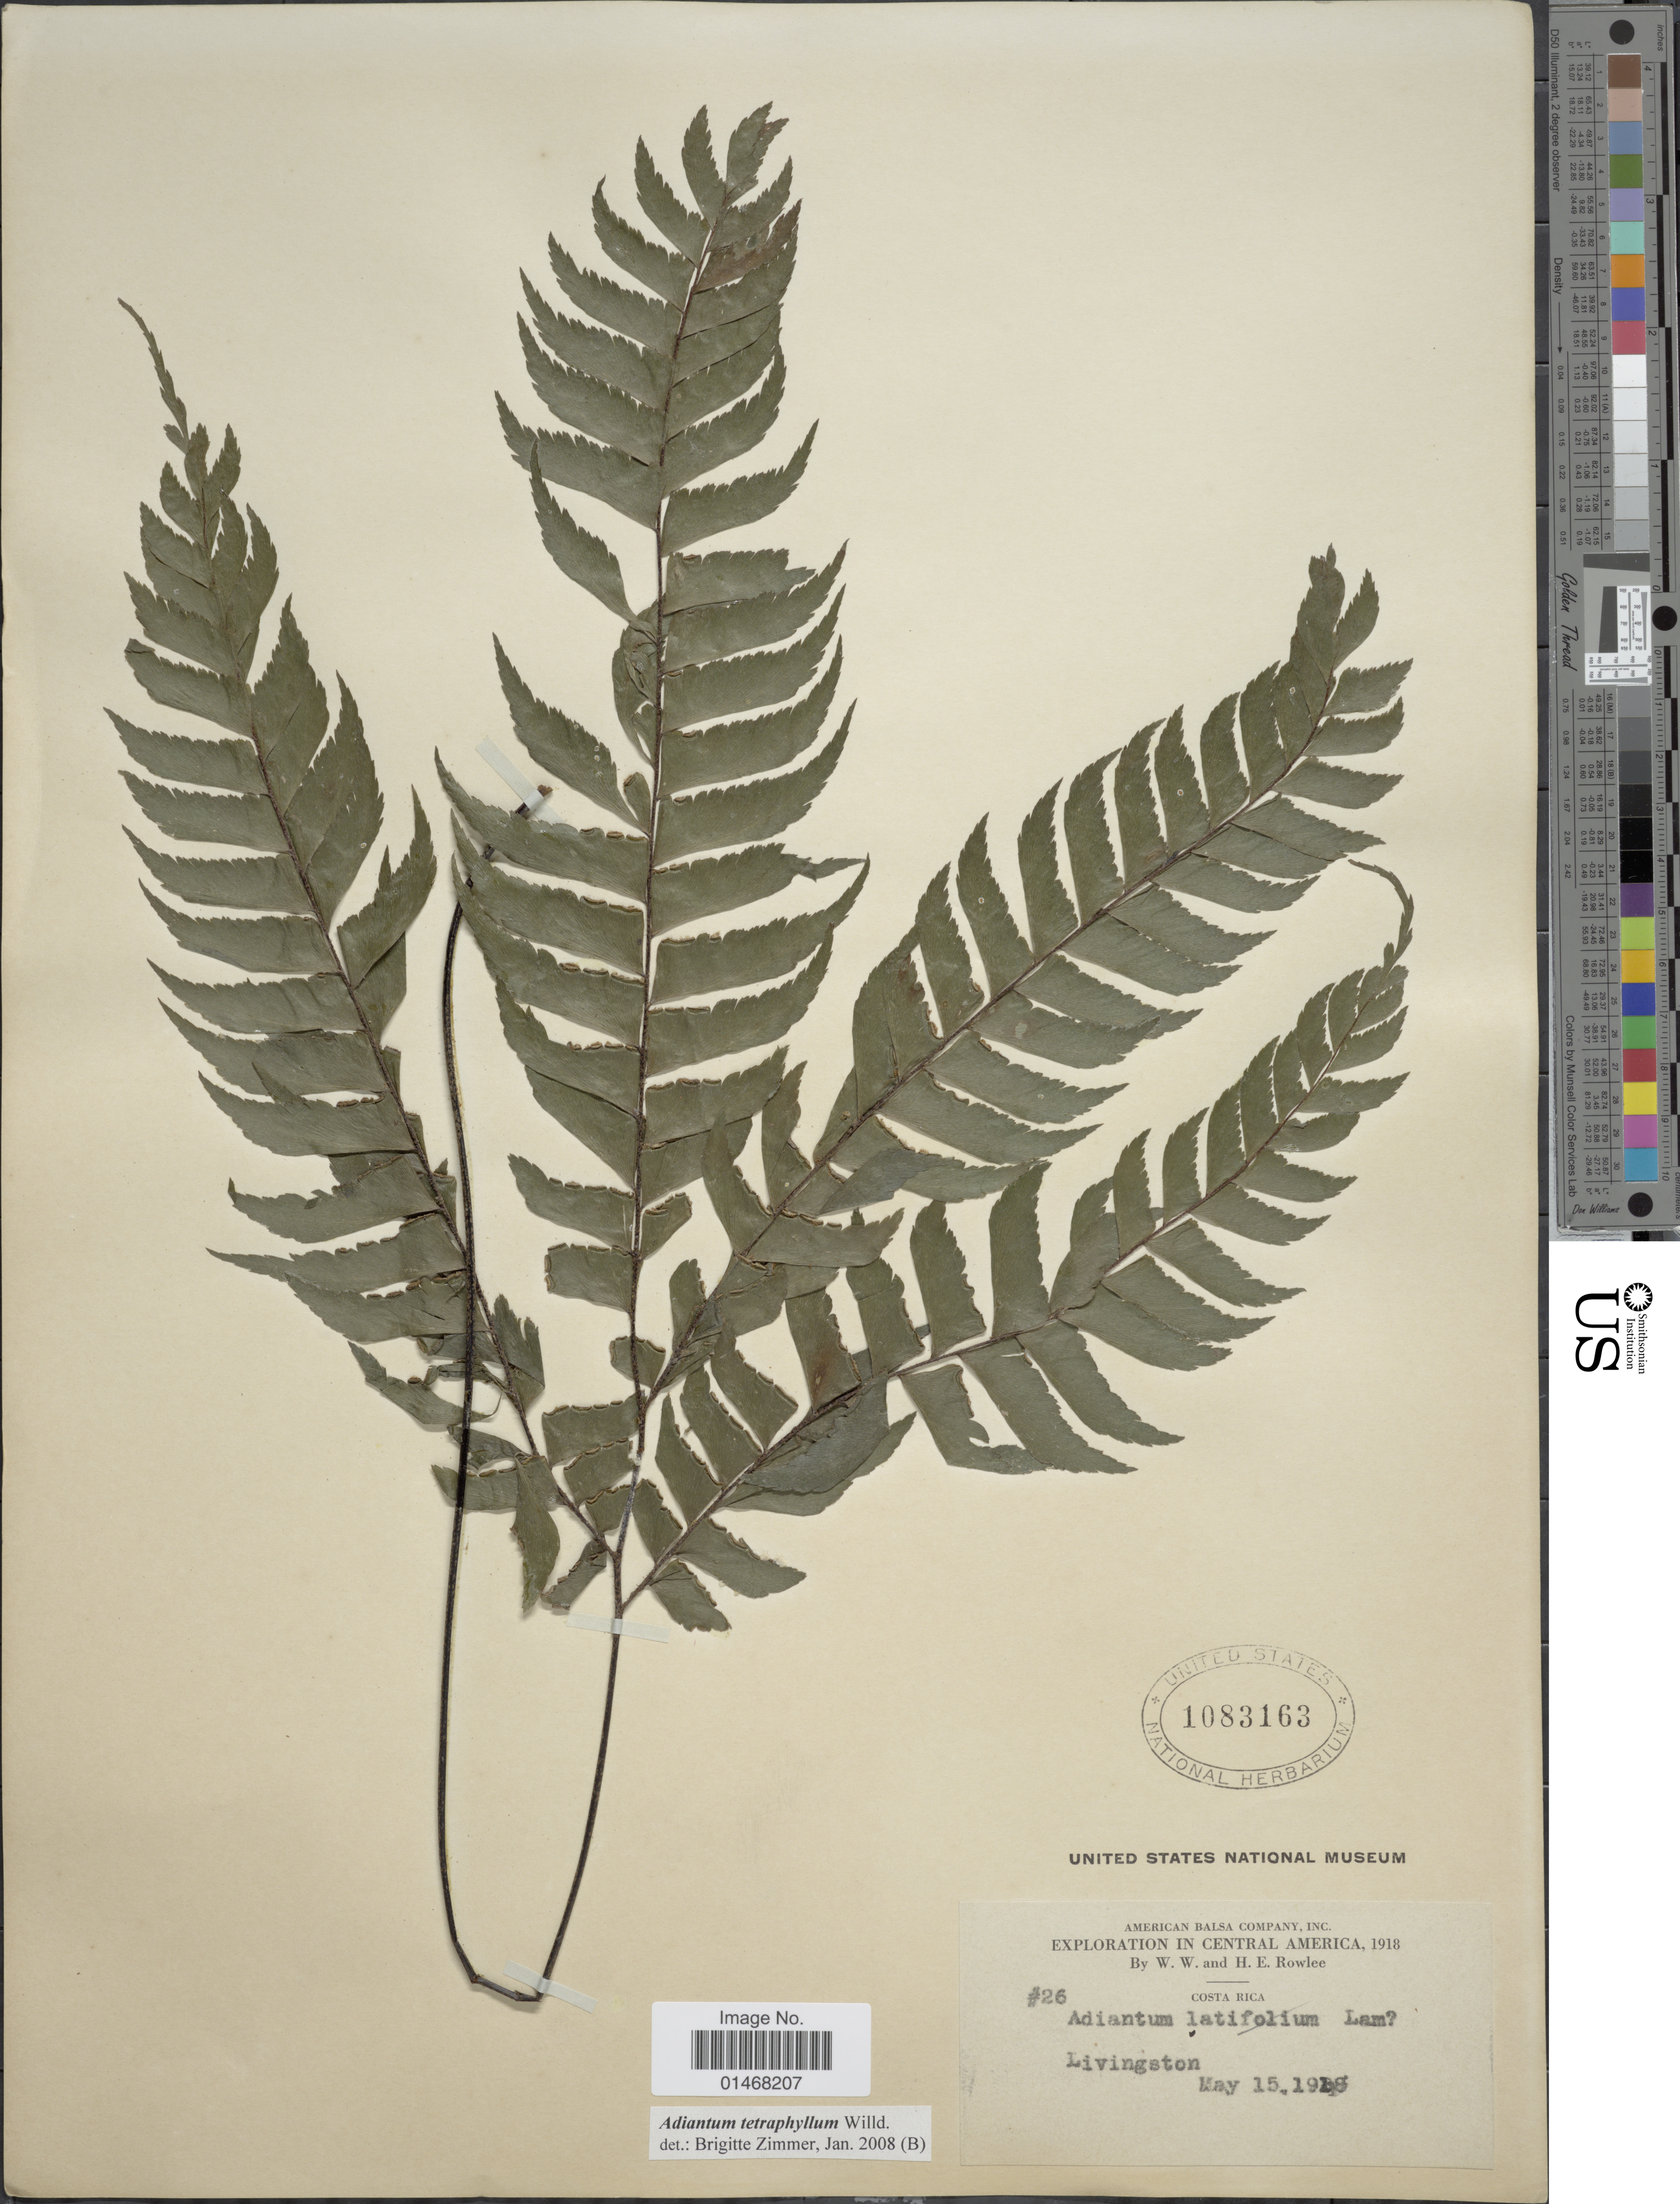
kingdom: Plantae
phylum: Tracheophyta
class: Polypodiopsida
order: Polypodiales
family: Pteridaceae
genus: Adiantum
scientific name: Adiantum tetraphyllum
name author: Humb. & Bonpl. ex Willd.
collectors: W. W. Rowlee & H. E. Rowlee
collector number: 26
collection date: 1918-05-15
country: Costa Rica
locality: Livingston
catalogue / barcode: US 1083163